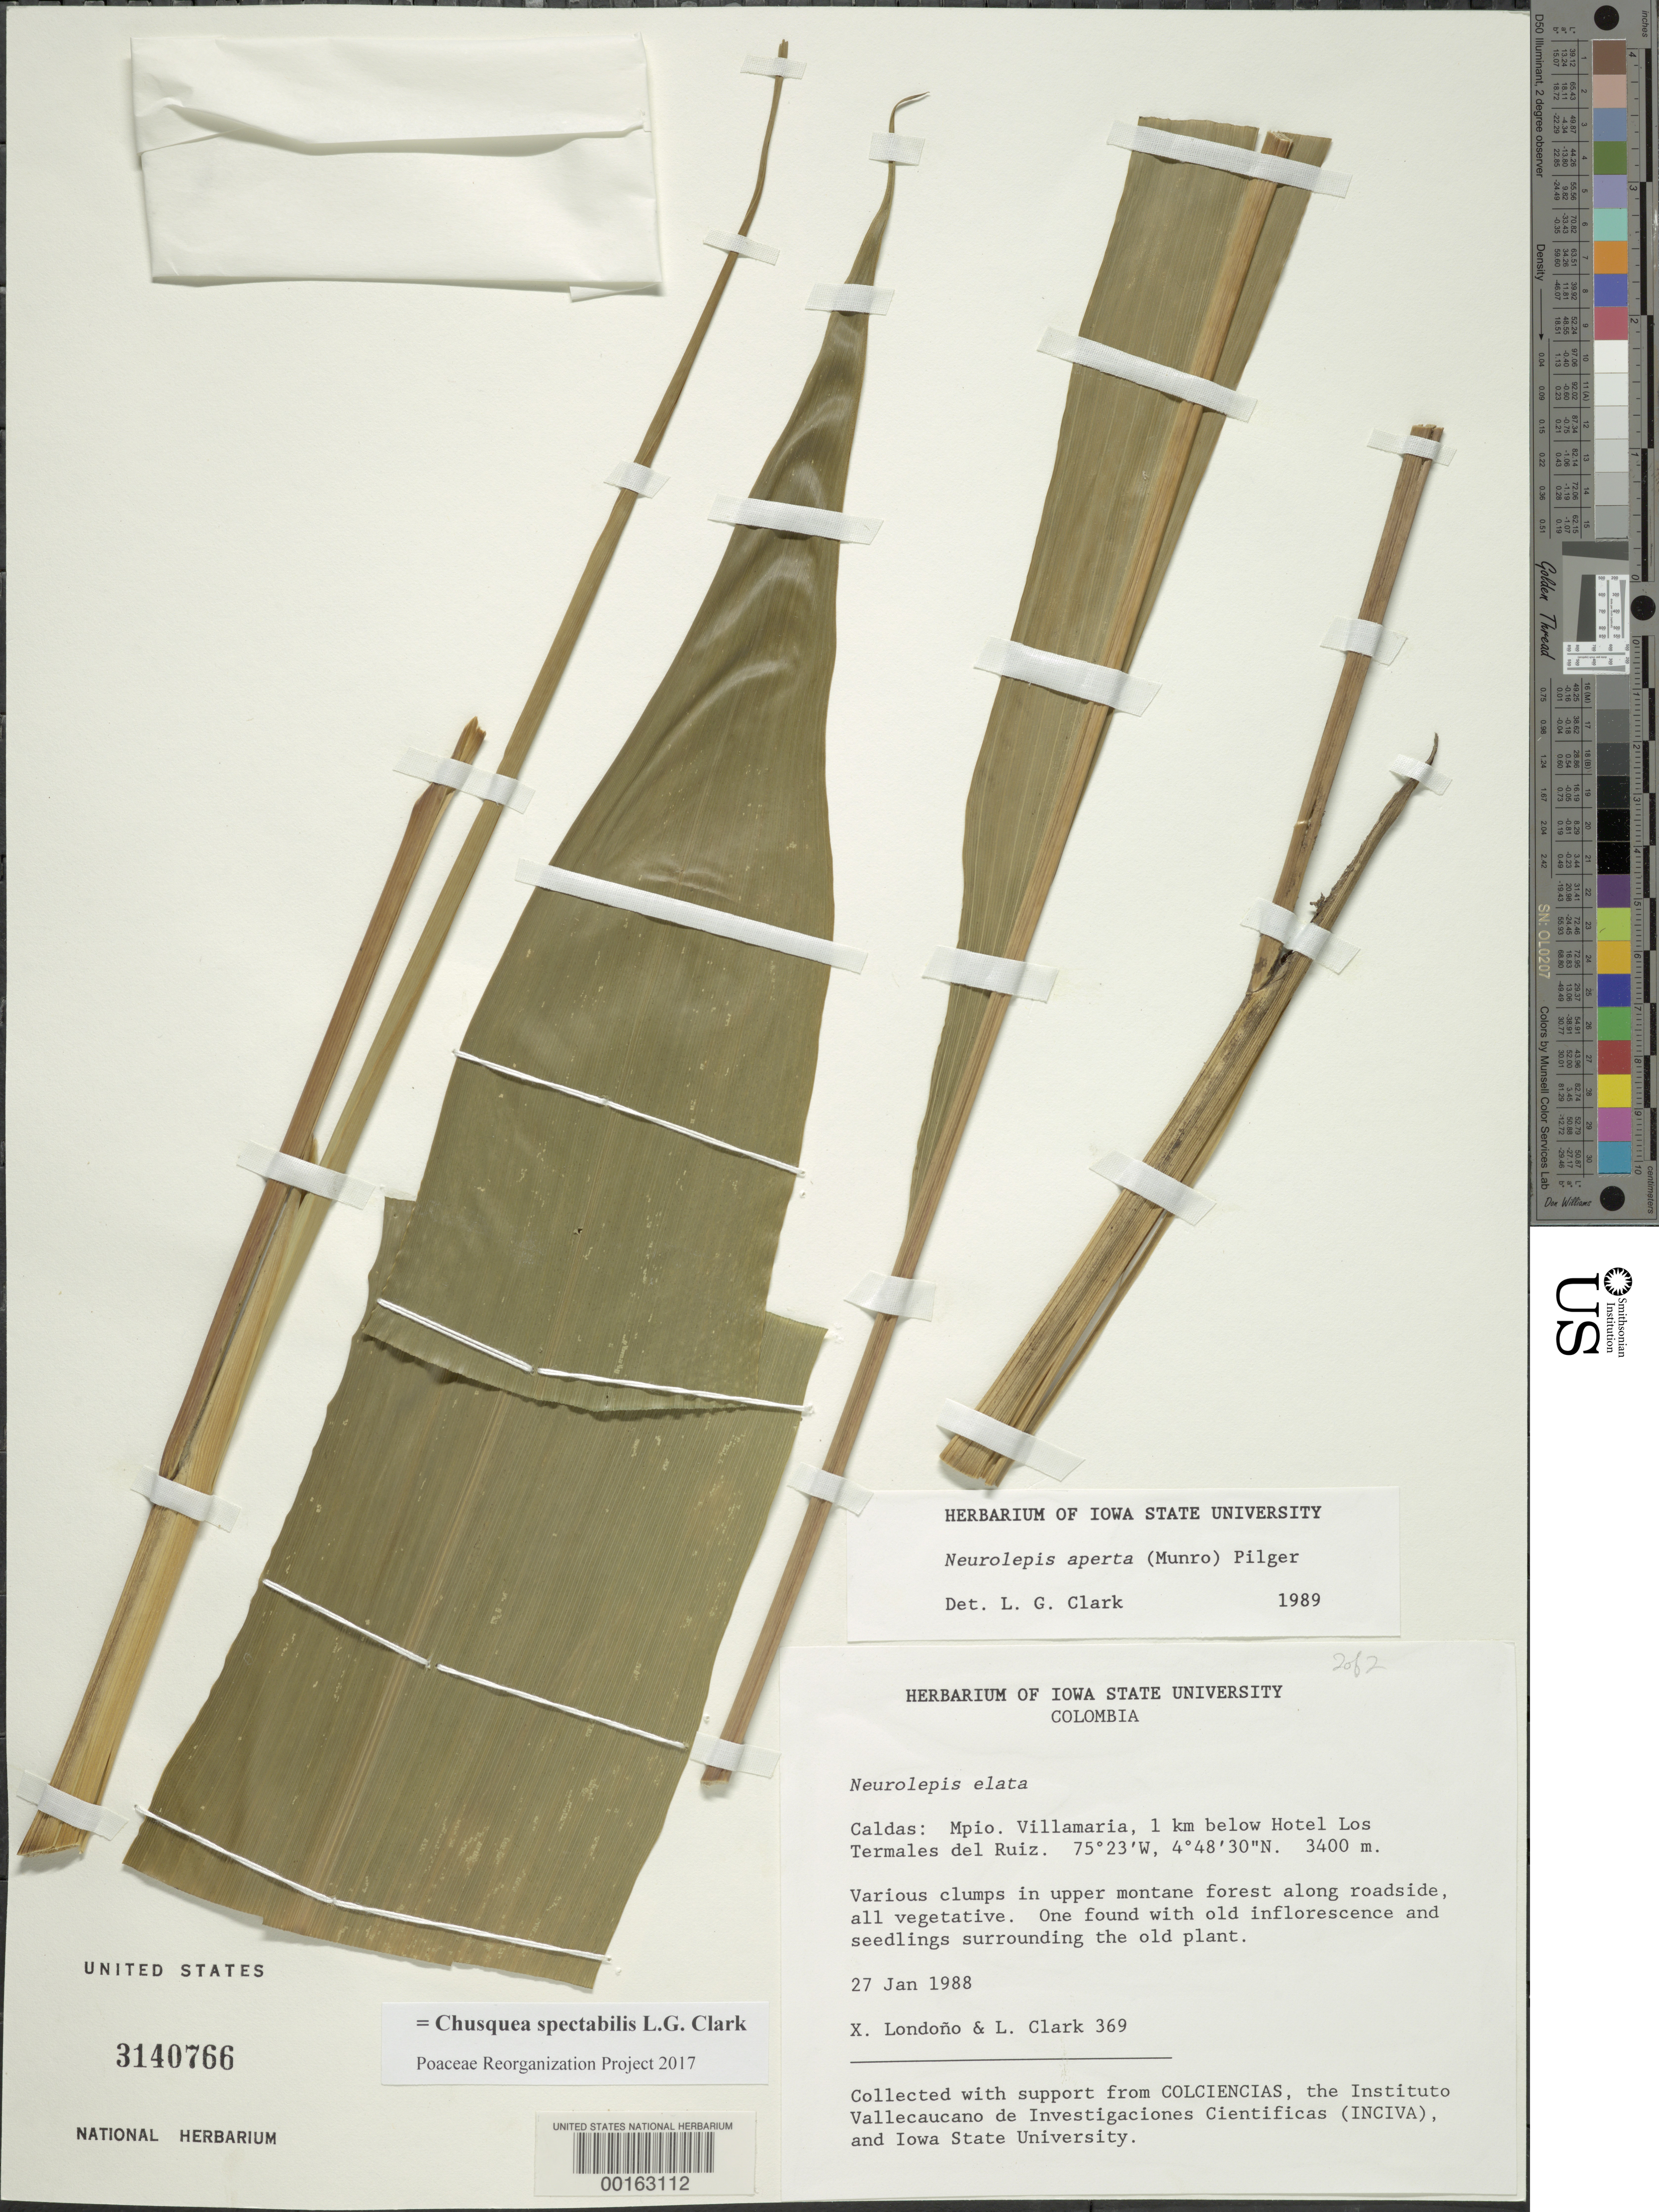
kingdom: Plantae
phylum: Tracheophyta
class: Liliopsida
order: Poales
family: Poaceae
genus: Chusquea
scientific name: Chusquea spectabilis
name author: L.G. Clark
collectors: X. Londoño & L. G. Clark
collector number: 369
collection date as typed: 27 Jan 1988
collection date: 1988-01-27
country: Colombia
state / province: Caldas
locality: VillaMaria, 1 km below Hotel Los Termales del Ruiz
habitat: In upper montane forest along roadside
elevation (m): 3400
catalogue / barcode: US 3140766